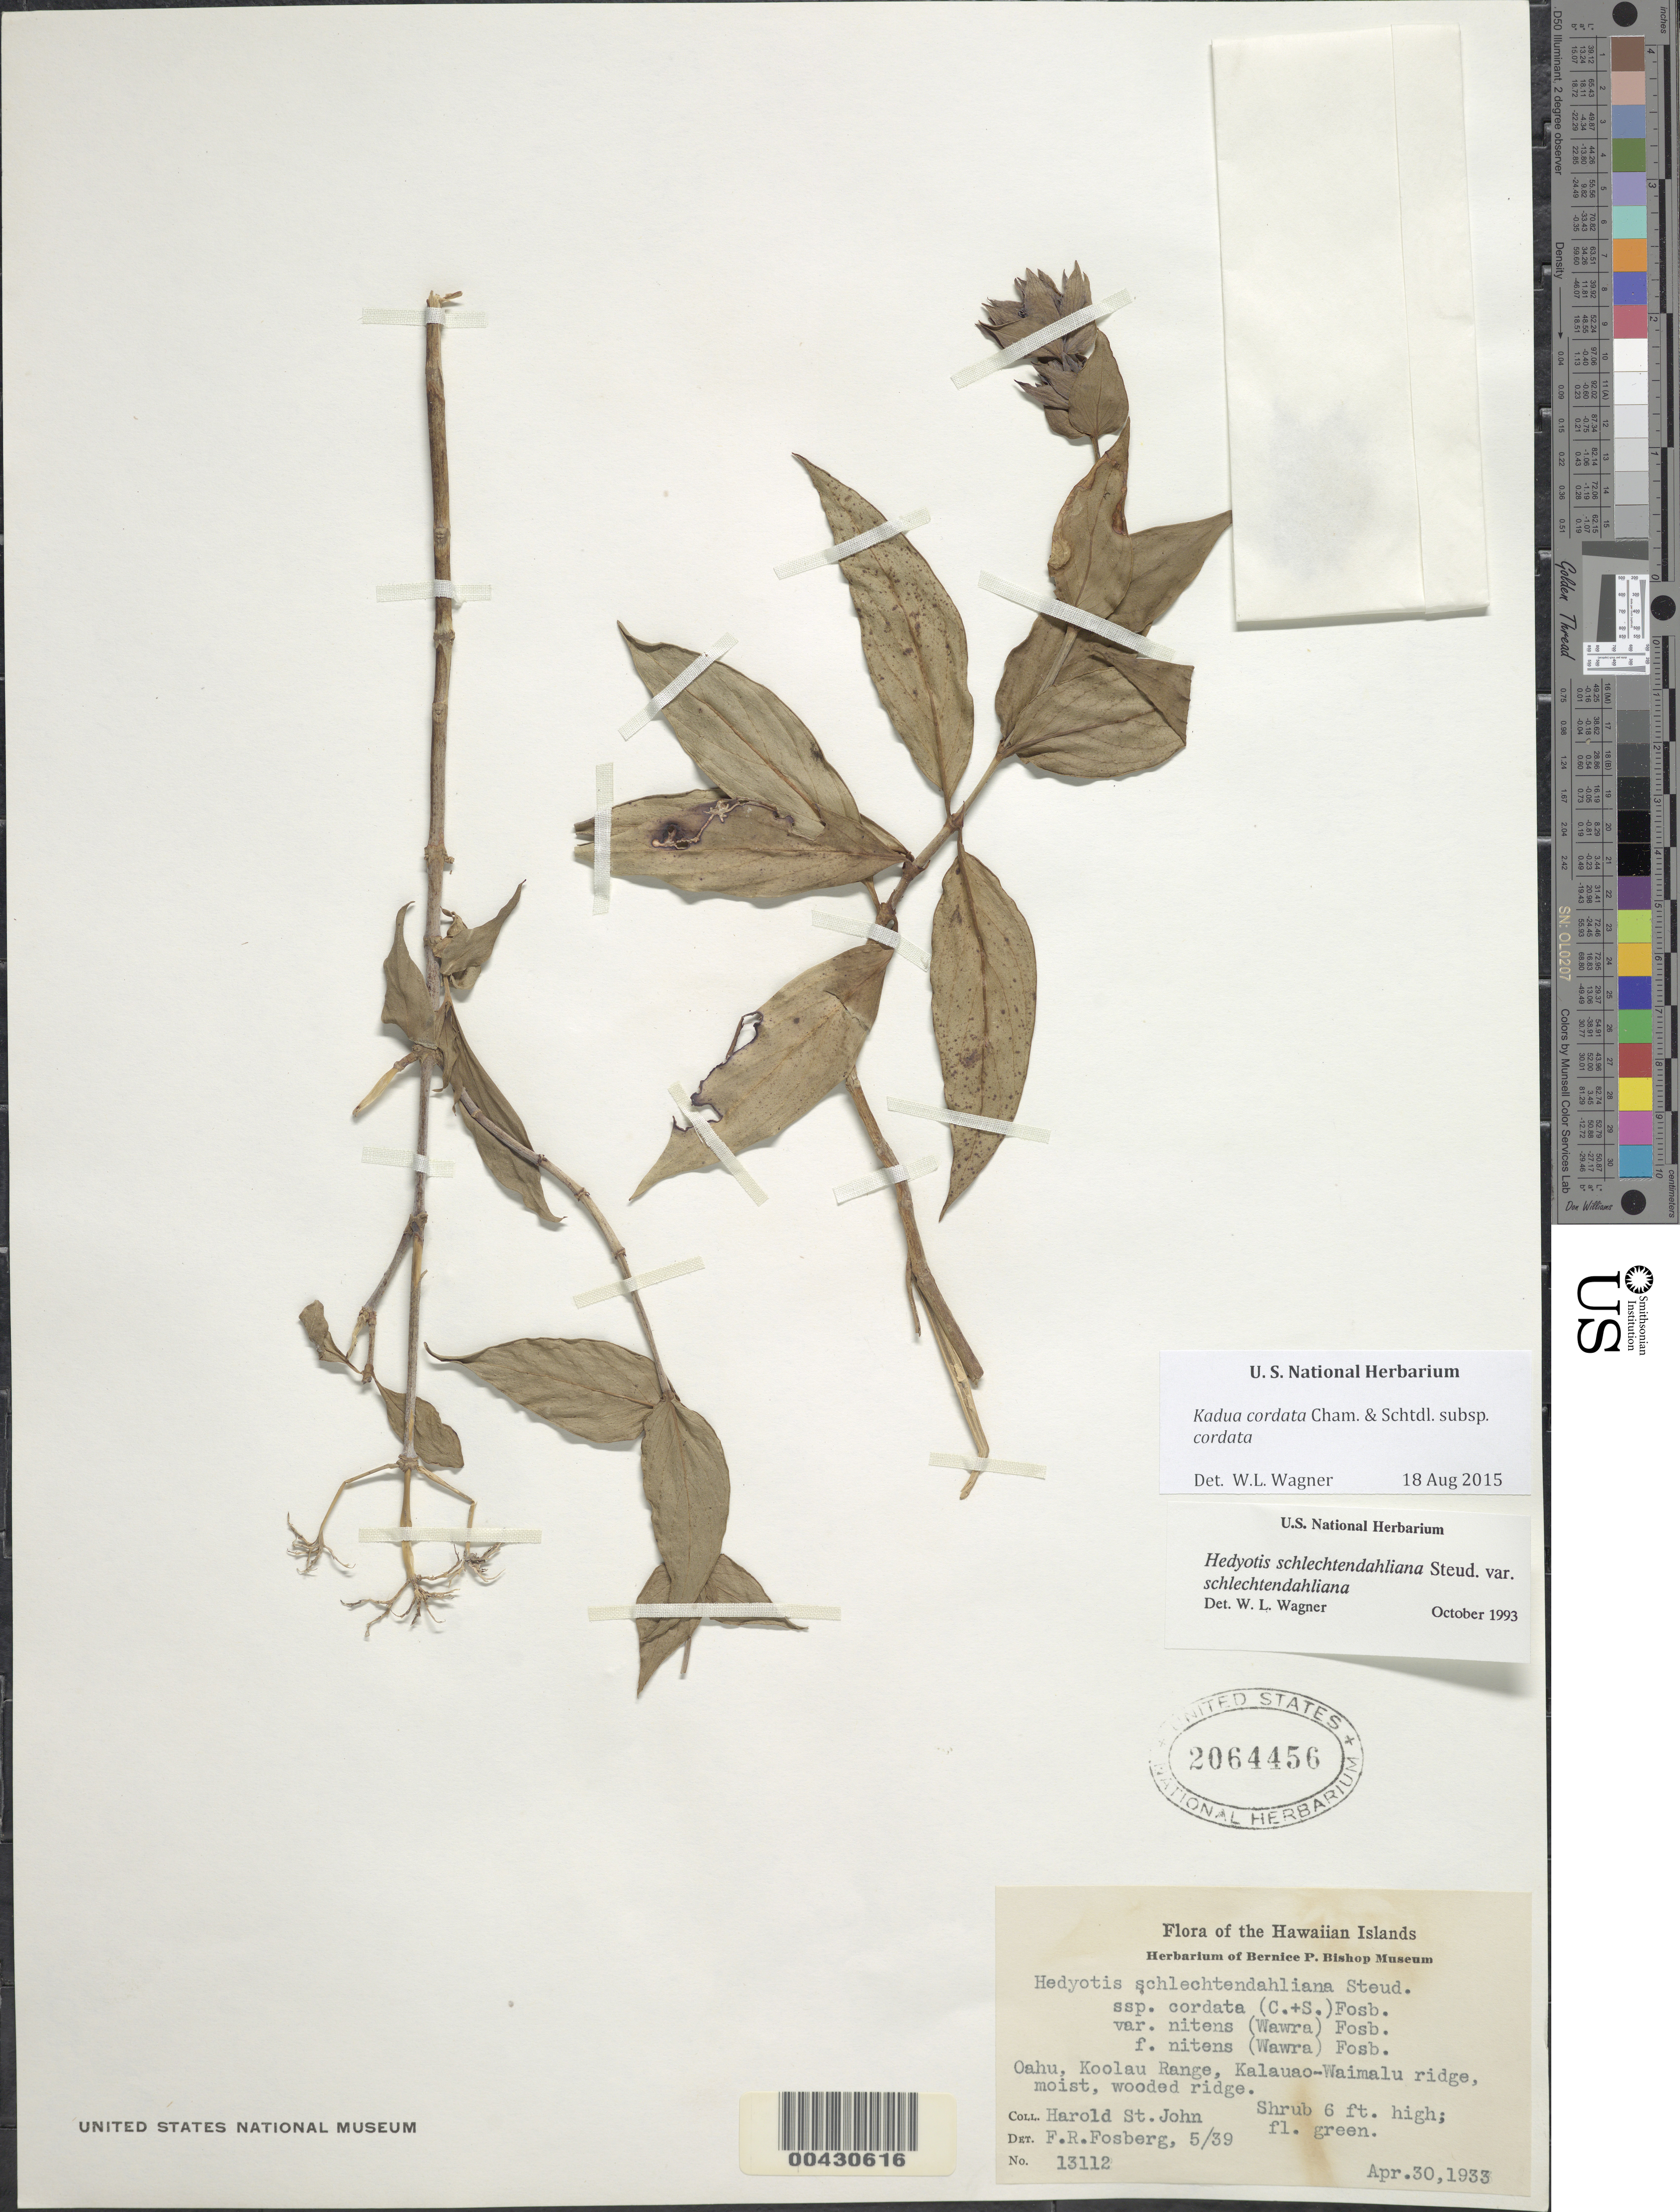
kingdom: Plantae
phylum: Tracheophyta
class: Magnoliopsida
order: Gentianales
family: Rubiaceae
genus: Kadua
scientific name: Kadua cordata subsp. cordata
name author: Cham. & Schltdl.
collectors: H. St. John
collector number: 13112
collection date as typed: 30 Apr 1933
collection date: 1933-04-30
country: United States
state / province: Hawaii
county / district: Honolulu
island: Oahu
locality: Koolau Range, Kalauao-Waimalu ridge.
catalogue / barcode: US 2064456